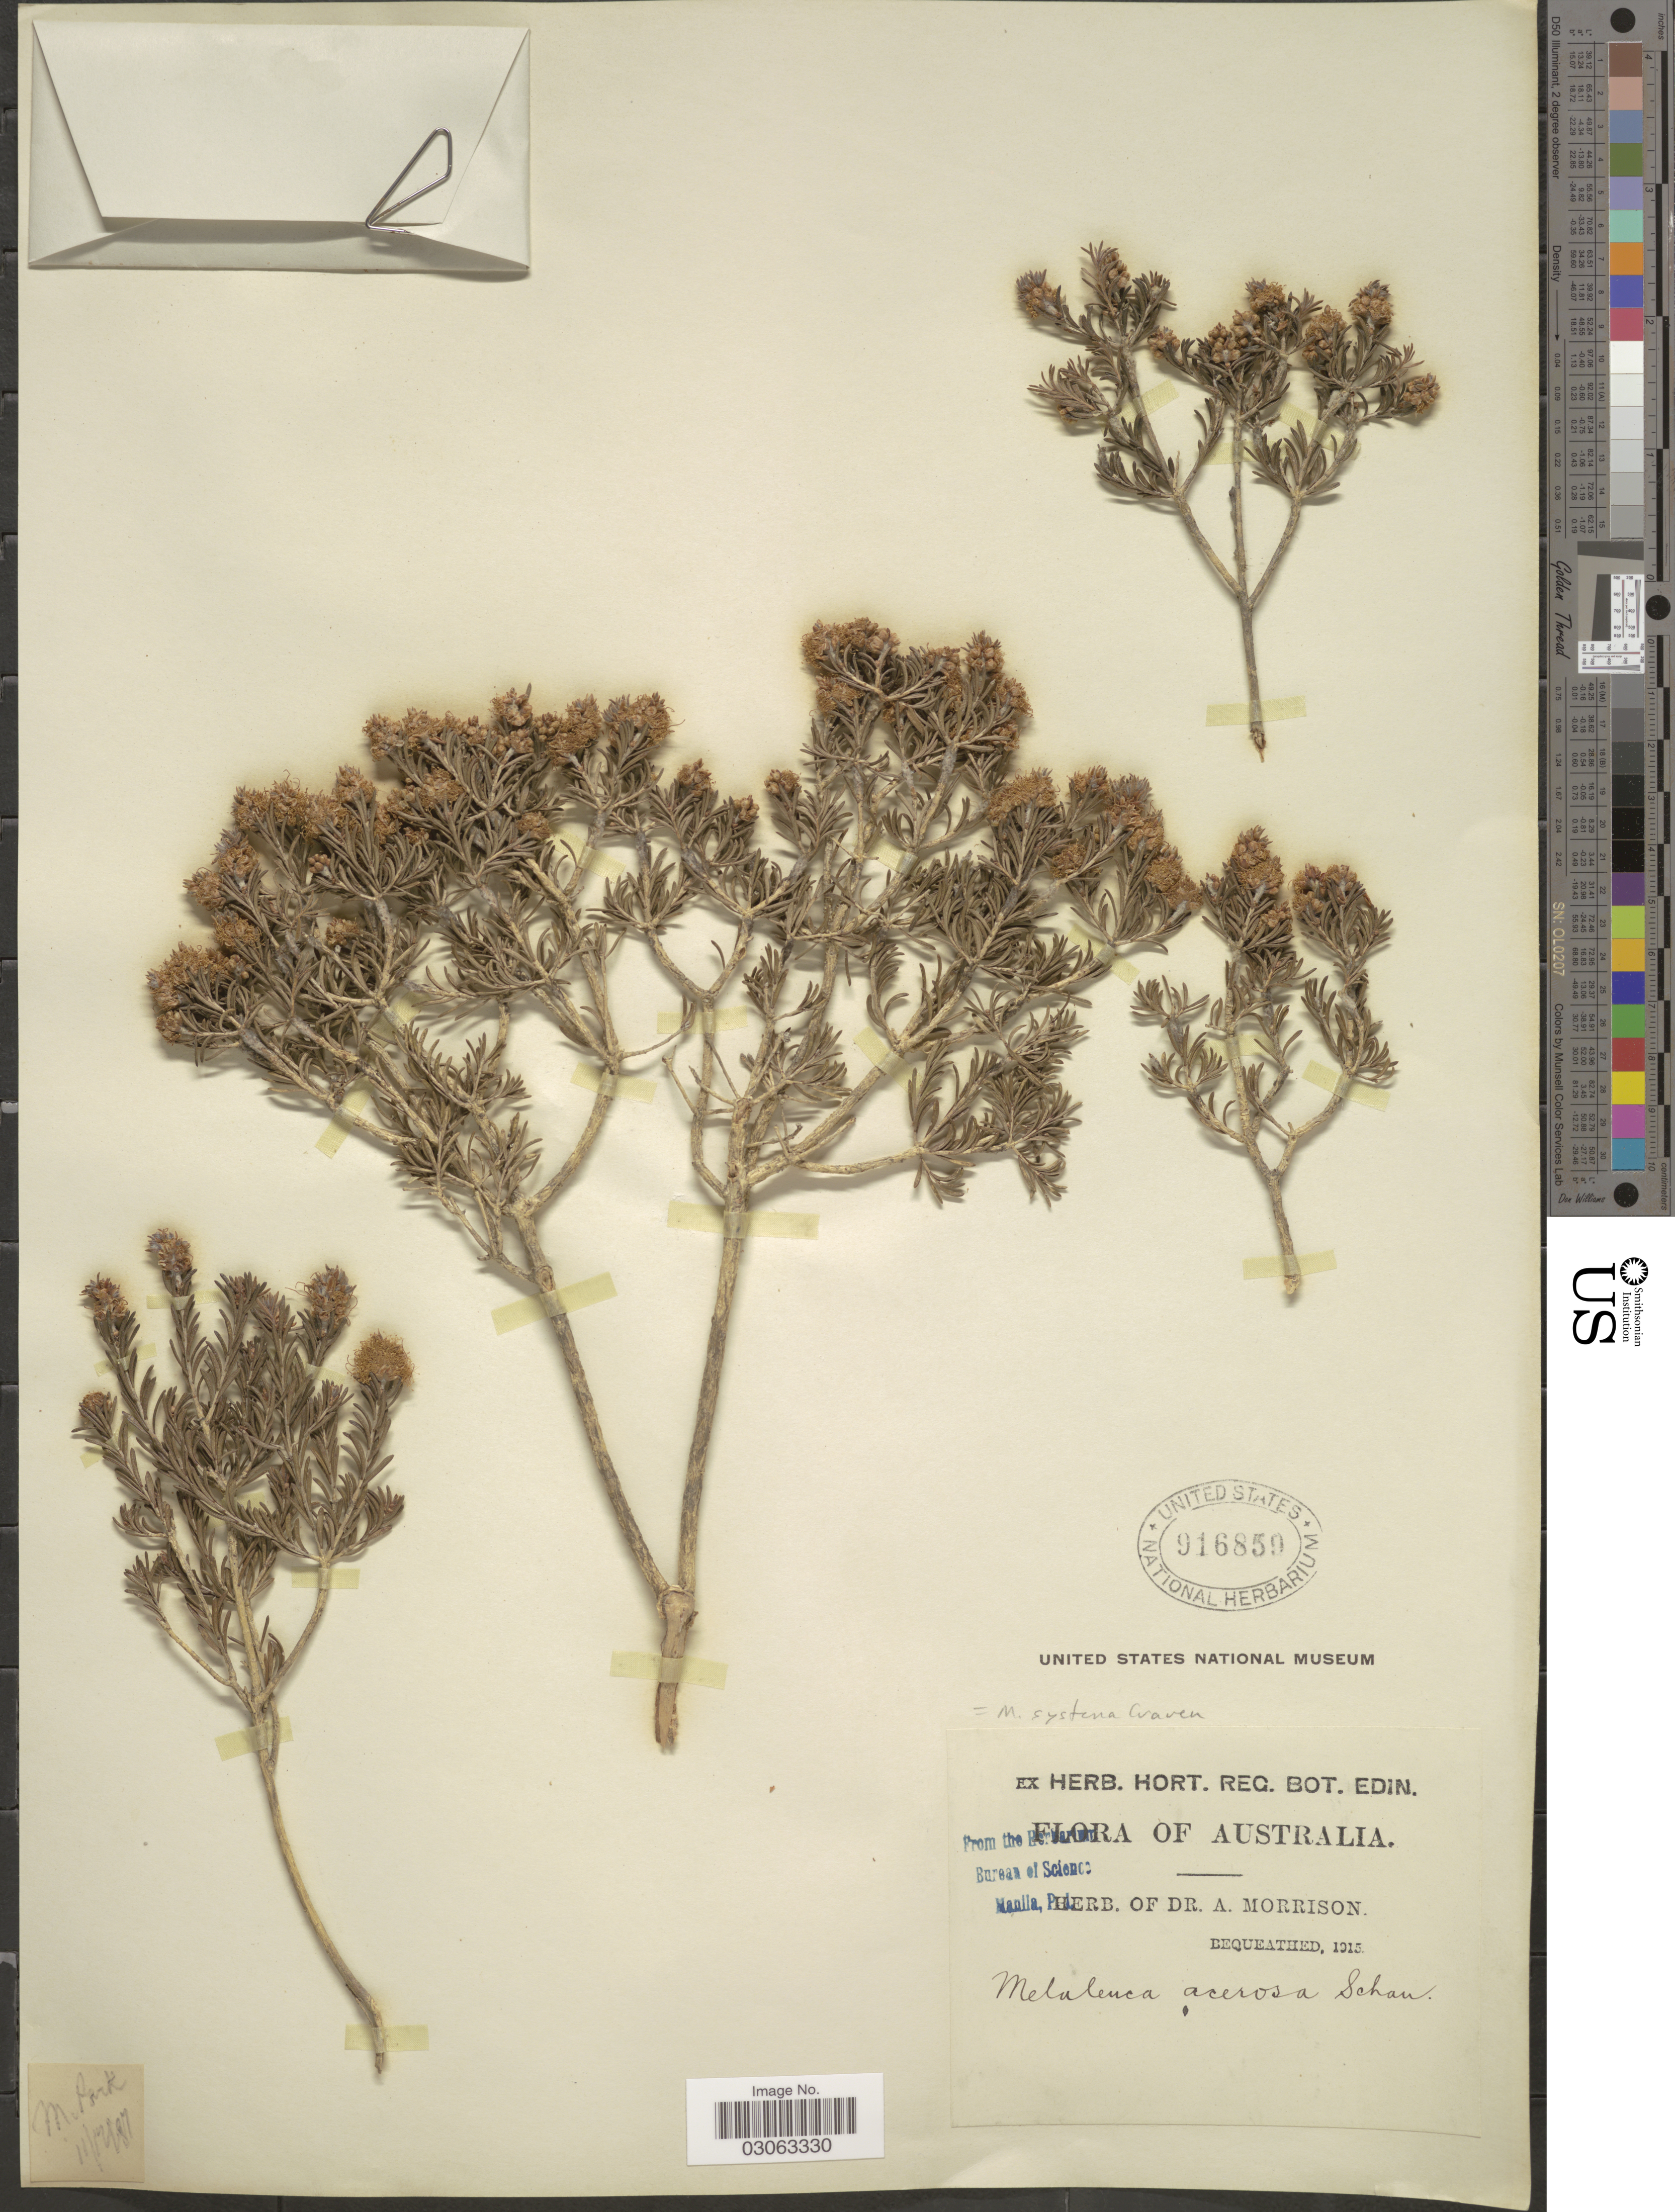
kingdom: Plantae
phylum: Tracheophyta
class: Magnoliopsida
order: Myrtales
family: Myrtaceae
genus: Melaleuca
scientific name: Melaleuca systena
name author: Craven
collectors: ex herb. Dr. A. Morrison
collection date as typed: Transcribed d/m/y: 11/12/87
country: Australia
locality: M. Park.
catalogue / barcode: US 916859